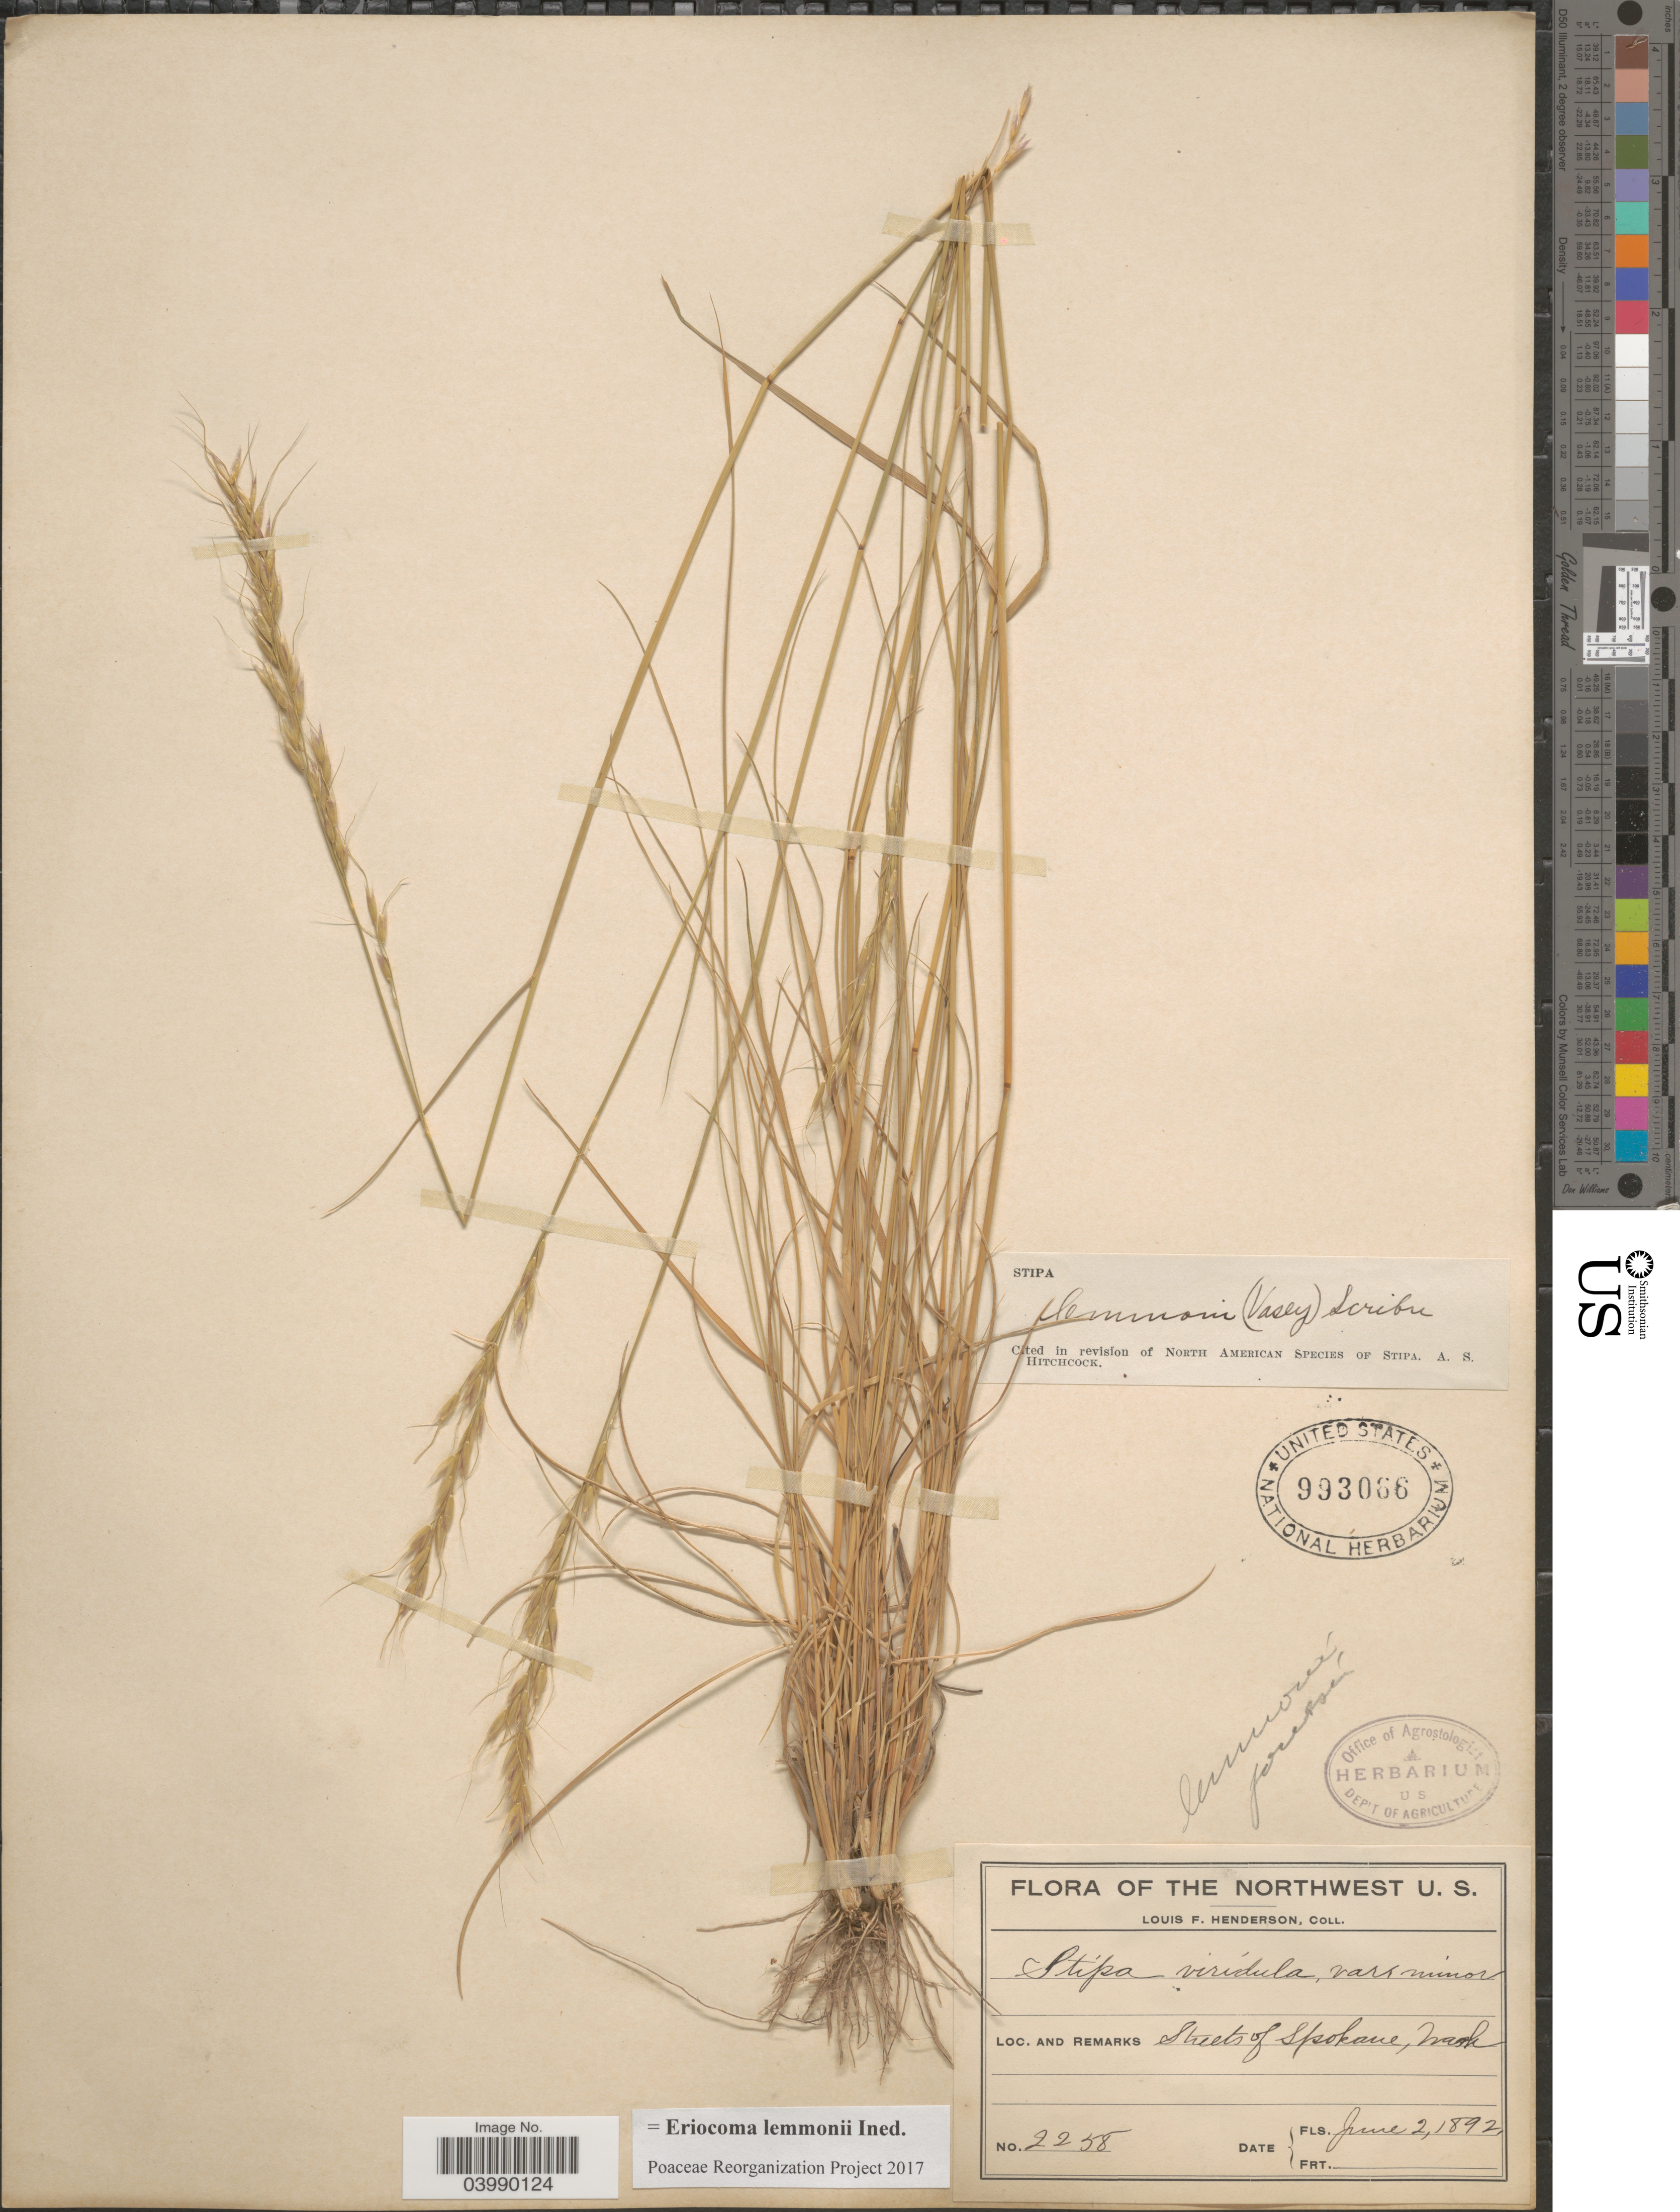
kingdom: Plantae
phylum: Tracheophyta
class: Liliopsida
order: Poales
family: Poaceae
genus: Eriocoma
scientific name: Eriocoma lemmonii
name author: (Vasey) Romasch.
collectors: L. Henderson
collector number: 2258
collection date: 1892-06-02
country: United States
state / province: Washington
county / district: Spokane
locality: The Northwest U. S. Streets of Spokane.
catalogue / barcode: US 993066